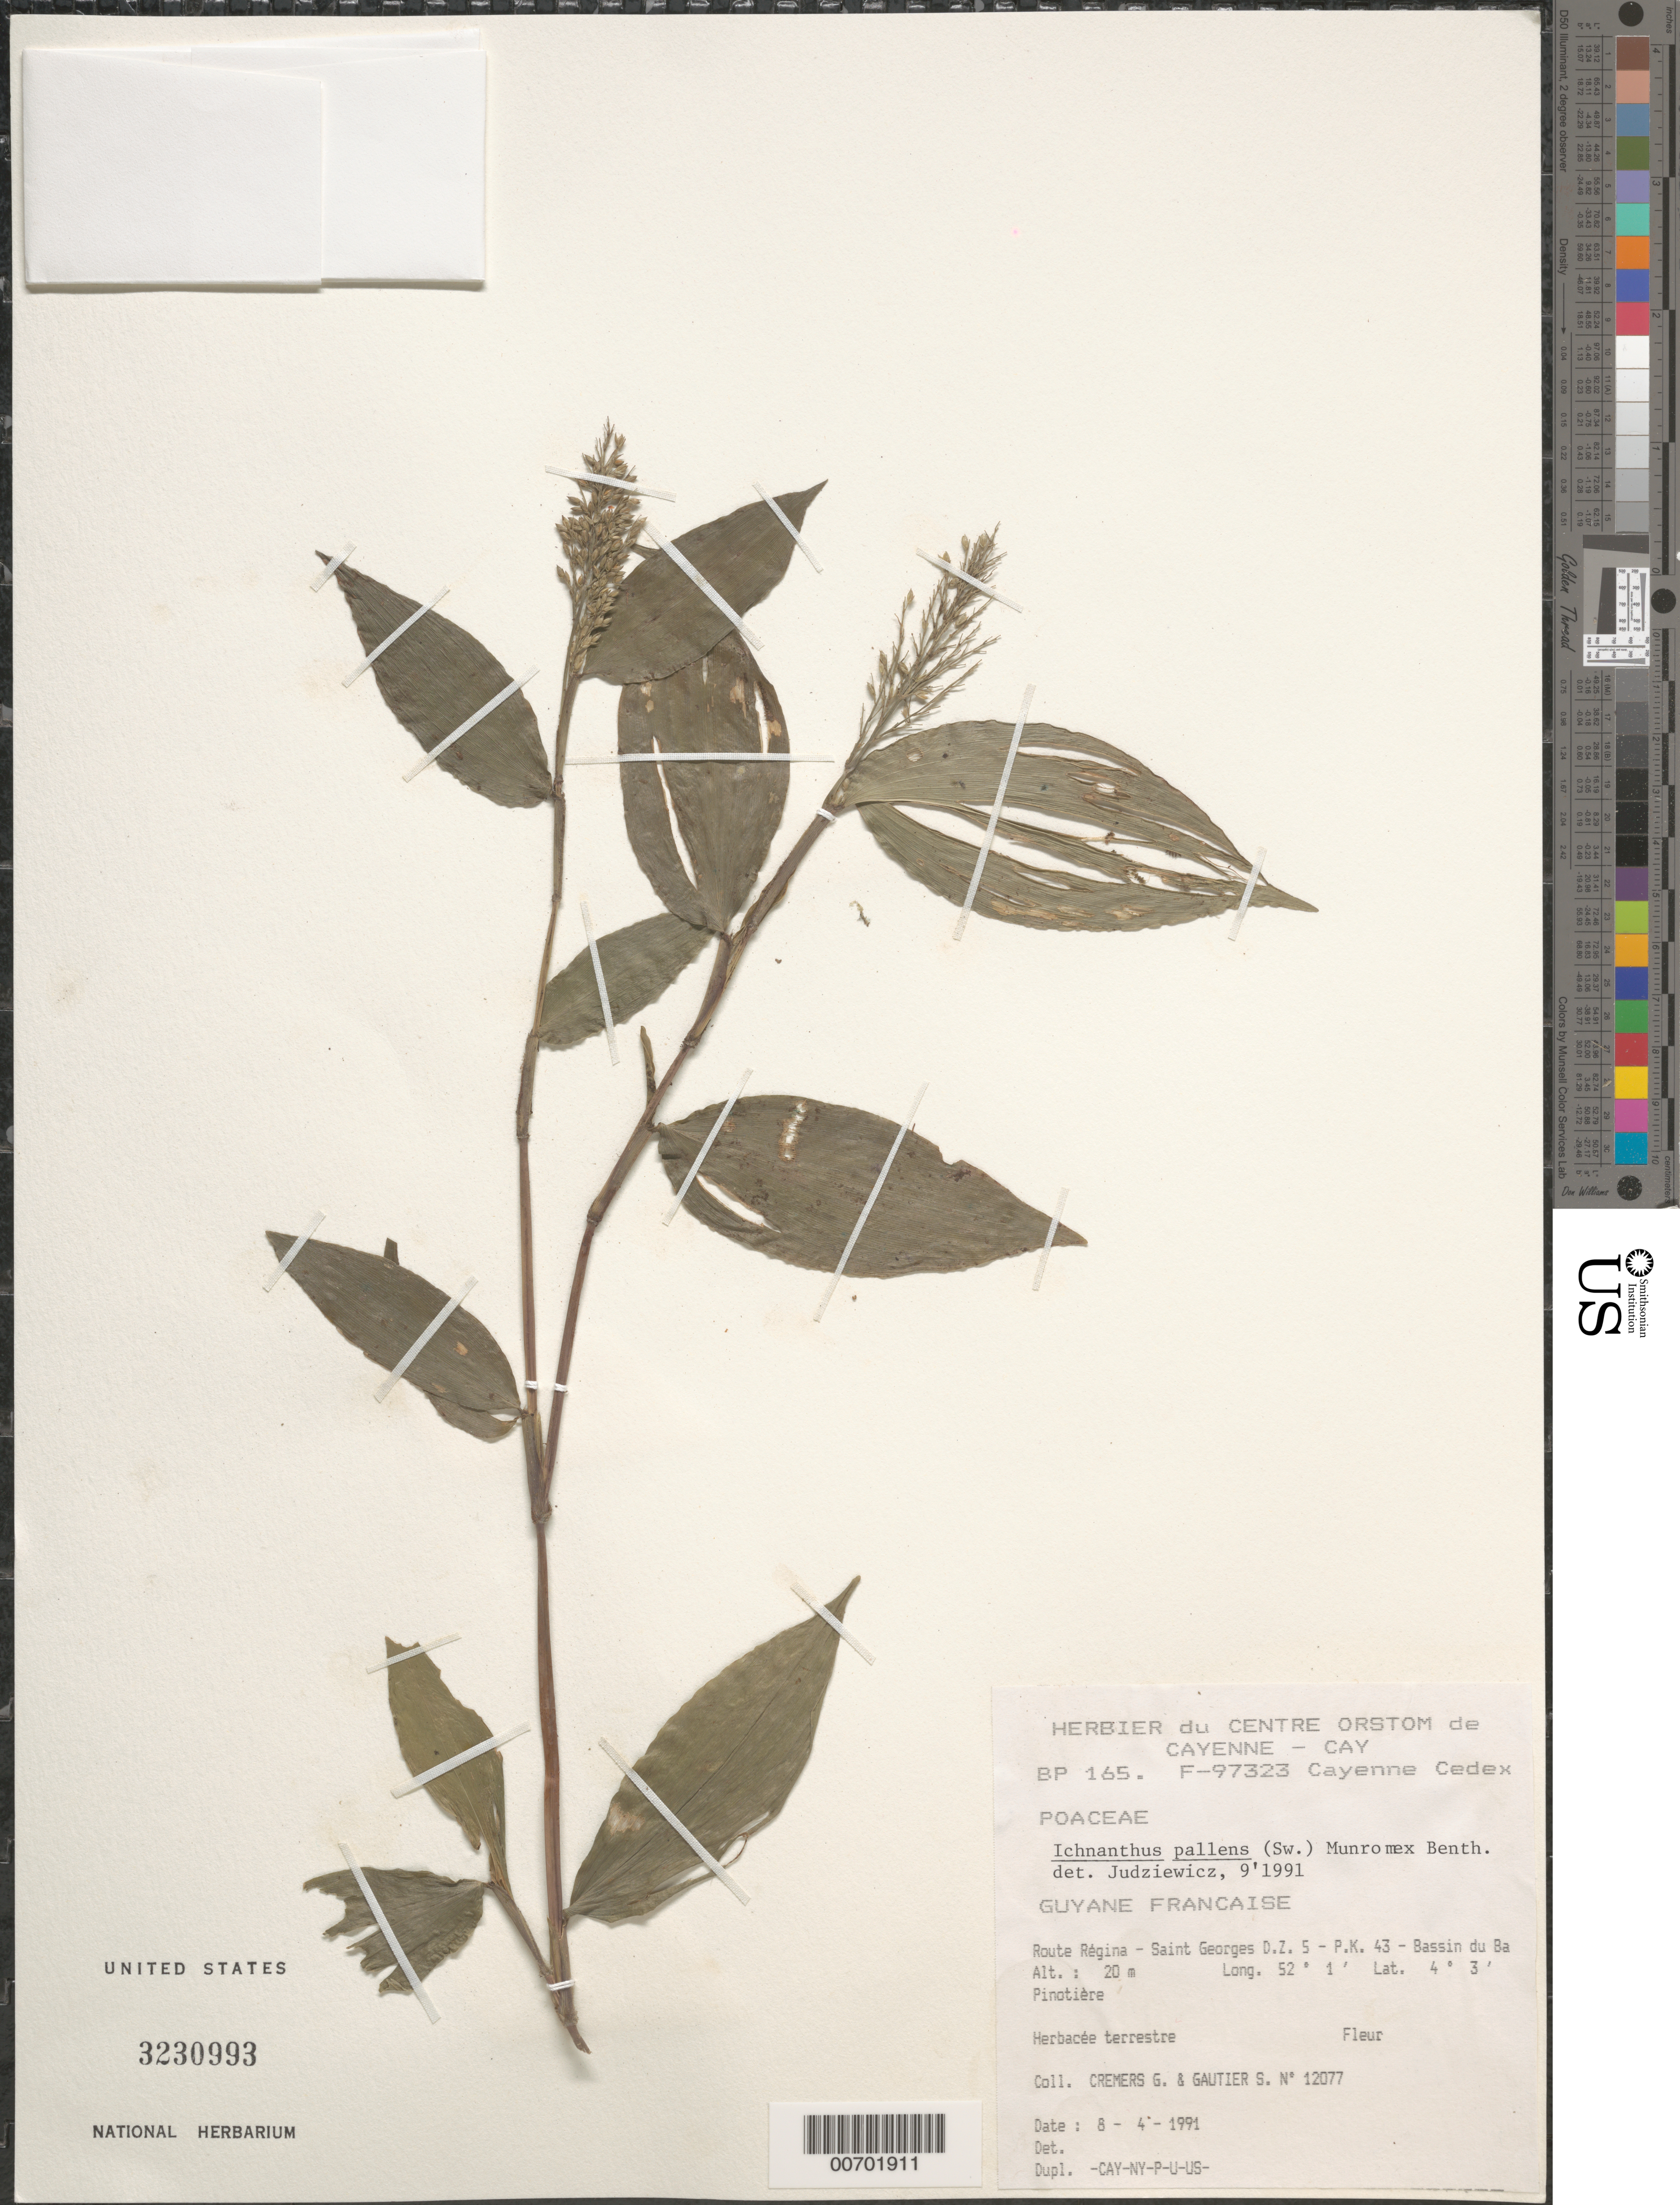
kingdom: Plantae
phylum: Tracheophyta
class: Liliopsida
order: Poales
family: Poaceae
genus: Ichnanthus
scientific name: Ichnanthus pallens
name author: (Sw.) Munro ex Benth.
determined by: Judziewicz, E. J.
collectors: G. Cremers & S. Gautier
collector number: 12077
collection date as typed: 8-Apr-91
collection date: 1991-04-08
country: French Guiana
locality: Route Régina, Saint Georges, DZ 5-PK43, Bassin de l'Approuague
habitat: Pinotiere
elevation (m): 20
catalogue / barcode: US 3230993